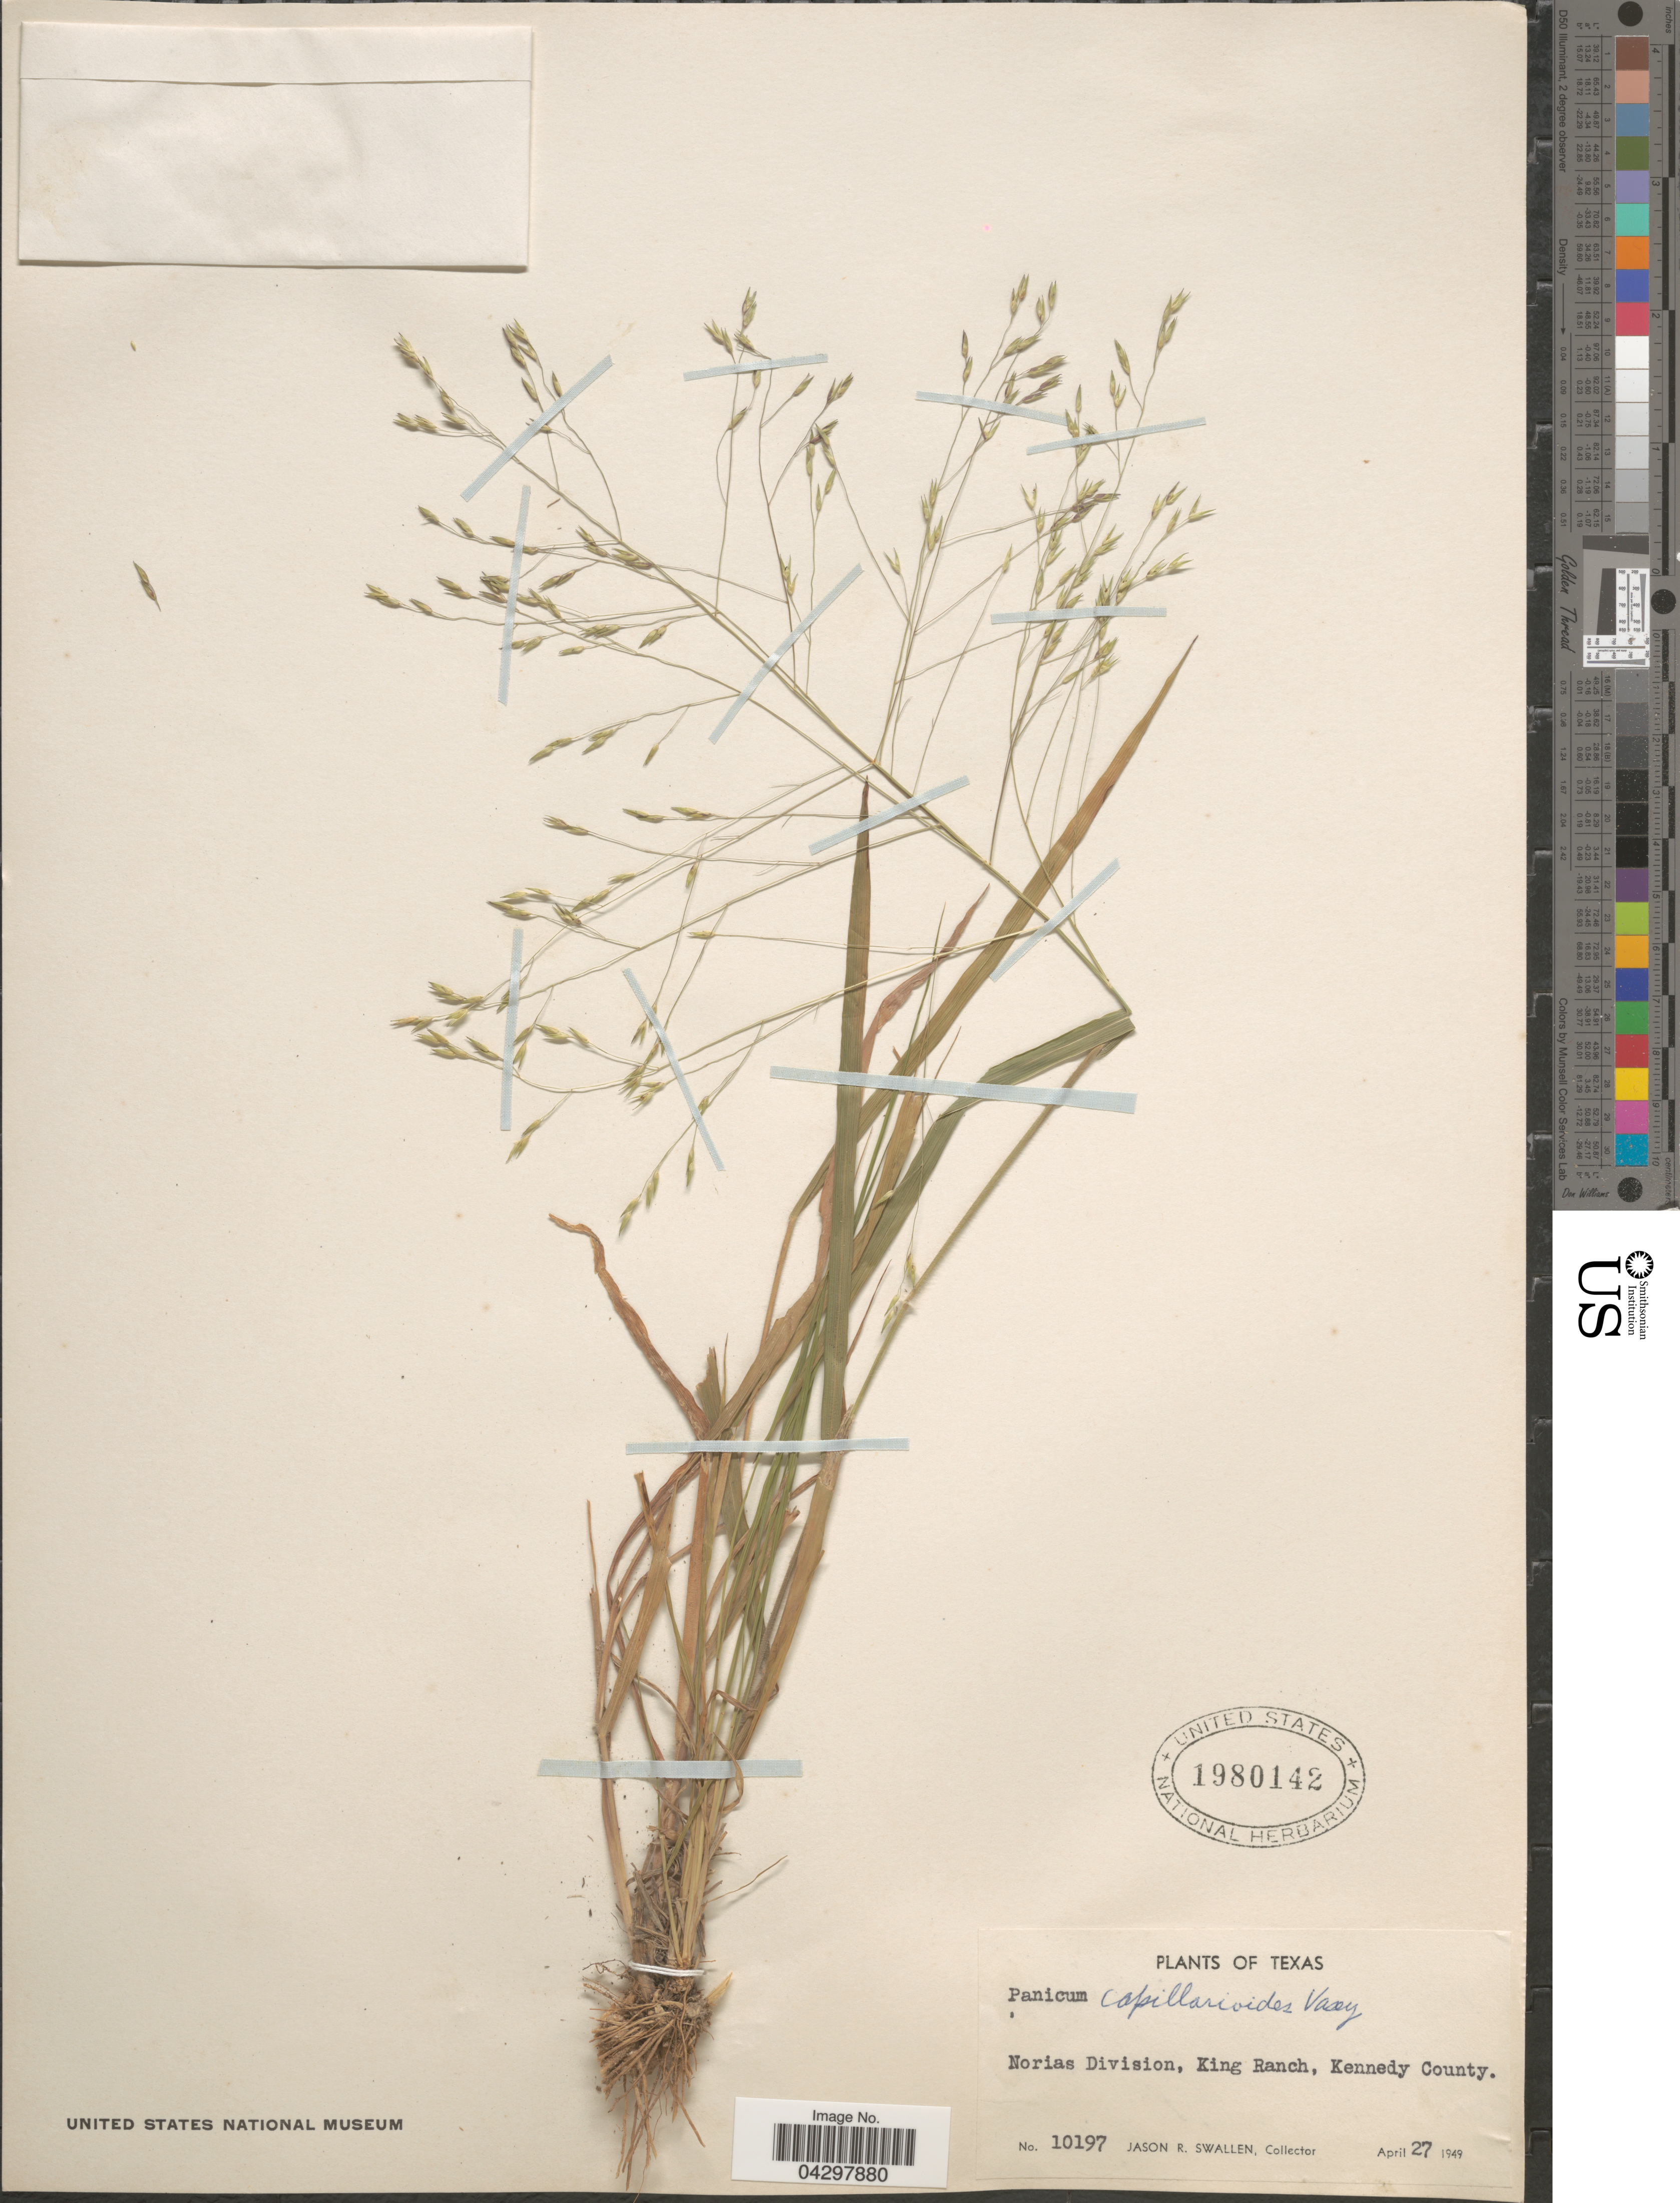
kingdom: Plantae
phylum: Tracheophyta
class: Liliopsida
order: Poales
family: Poaceae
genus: Panicum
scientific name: Panicum capillarioides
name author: Vasey in J.M. Coult.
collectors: J. R. Swallen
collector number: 10197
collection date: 1949-04-27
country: United States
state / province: Texas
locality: Norias Division, King Ranch, Kennedy County.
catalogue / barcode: US 1980142